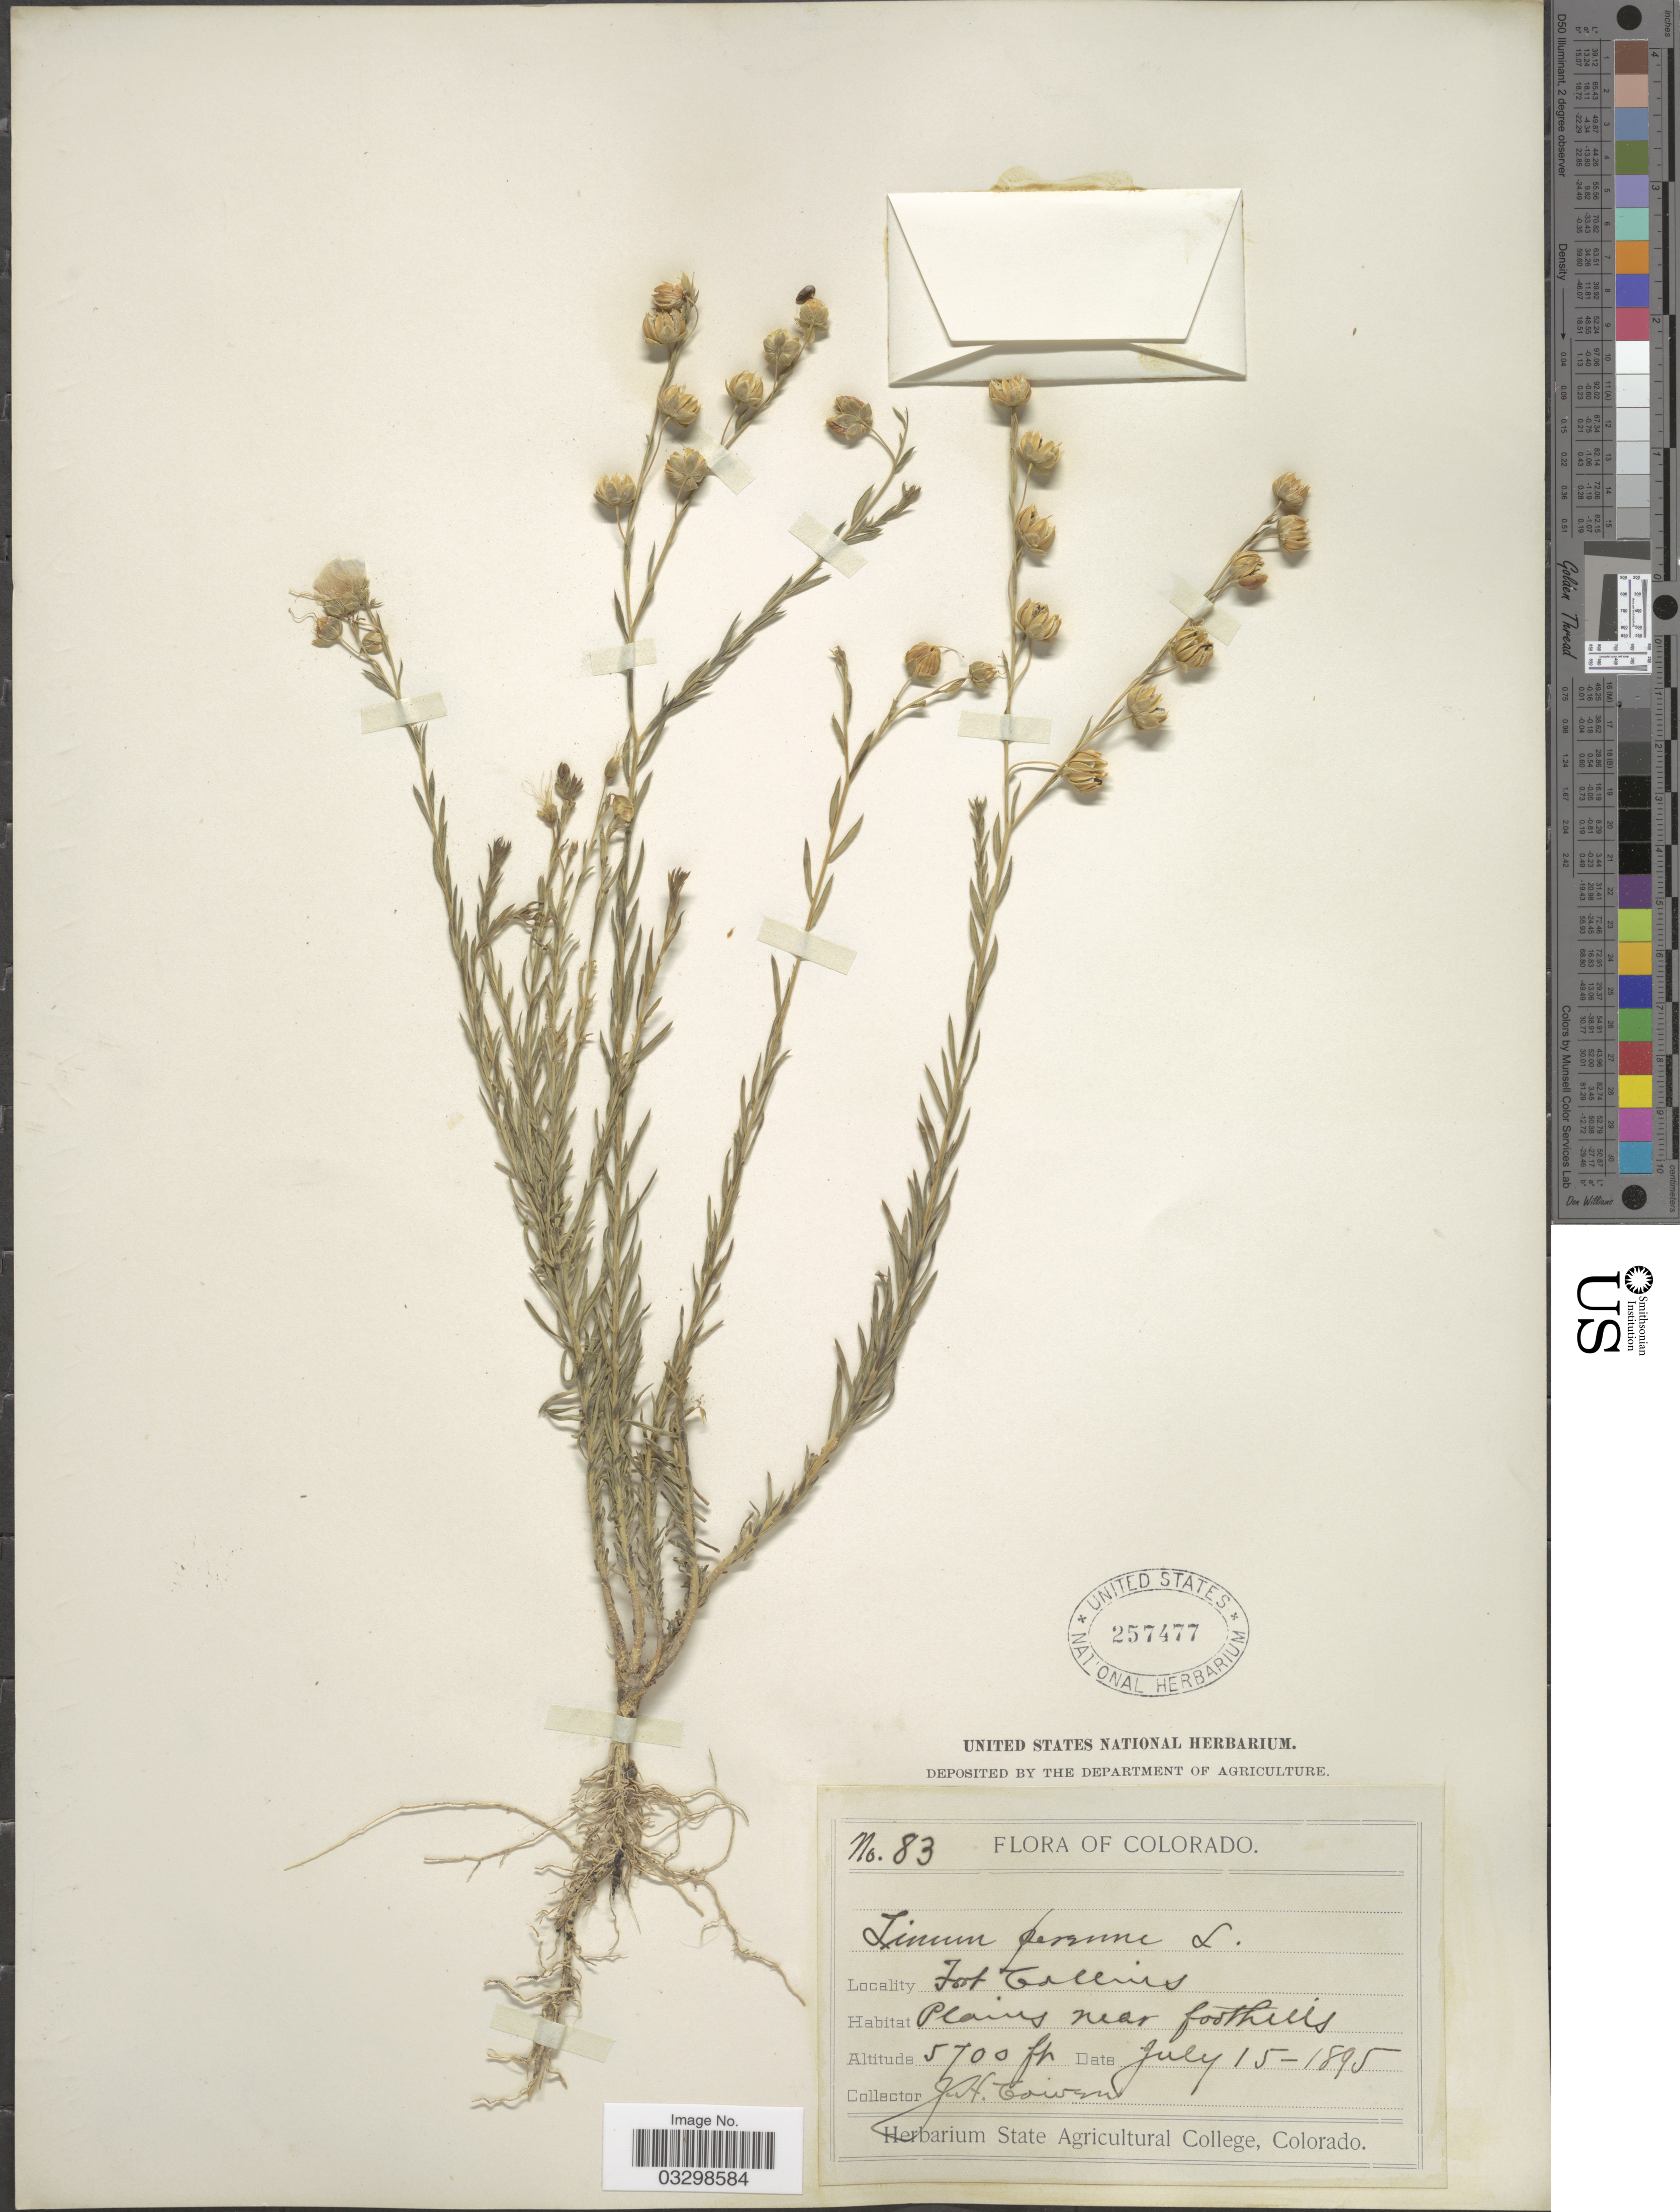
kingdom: Plantae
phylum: Tracheophyta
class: Magnoliopsida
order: Malpighiales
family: Linaceae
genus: Linum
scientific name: Linum lewisii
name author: Pursh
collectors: J. H. Cowen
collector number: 83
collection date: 1895-07-15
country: United States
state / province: Colorado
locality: Fort Collins.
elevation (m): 1737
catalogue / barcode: US 257477